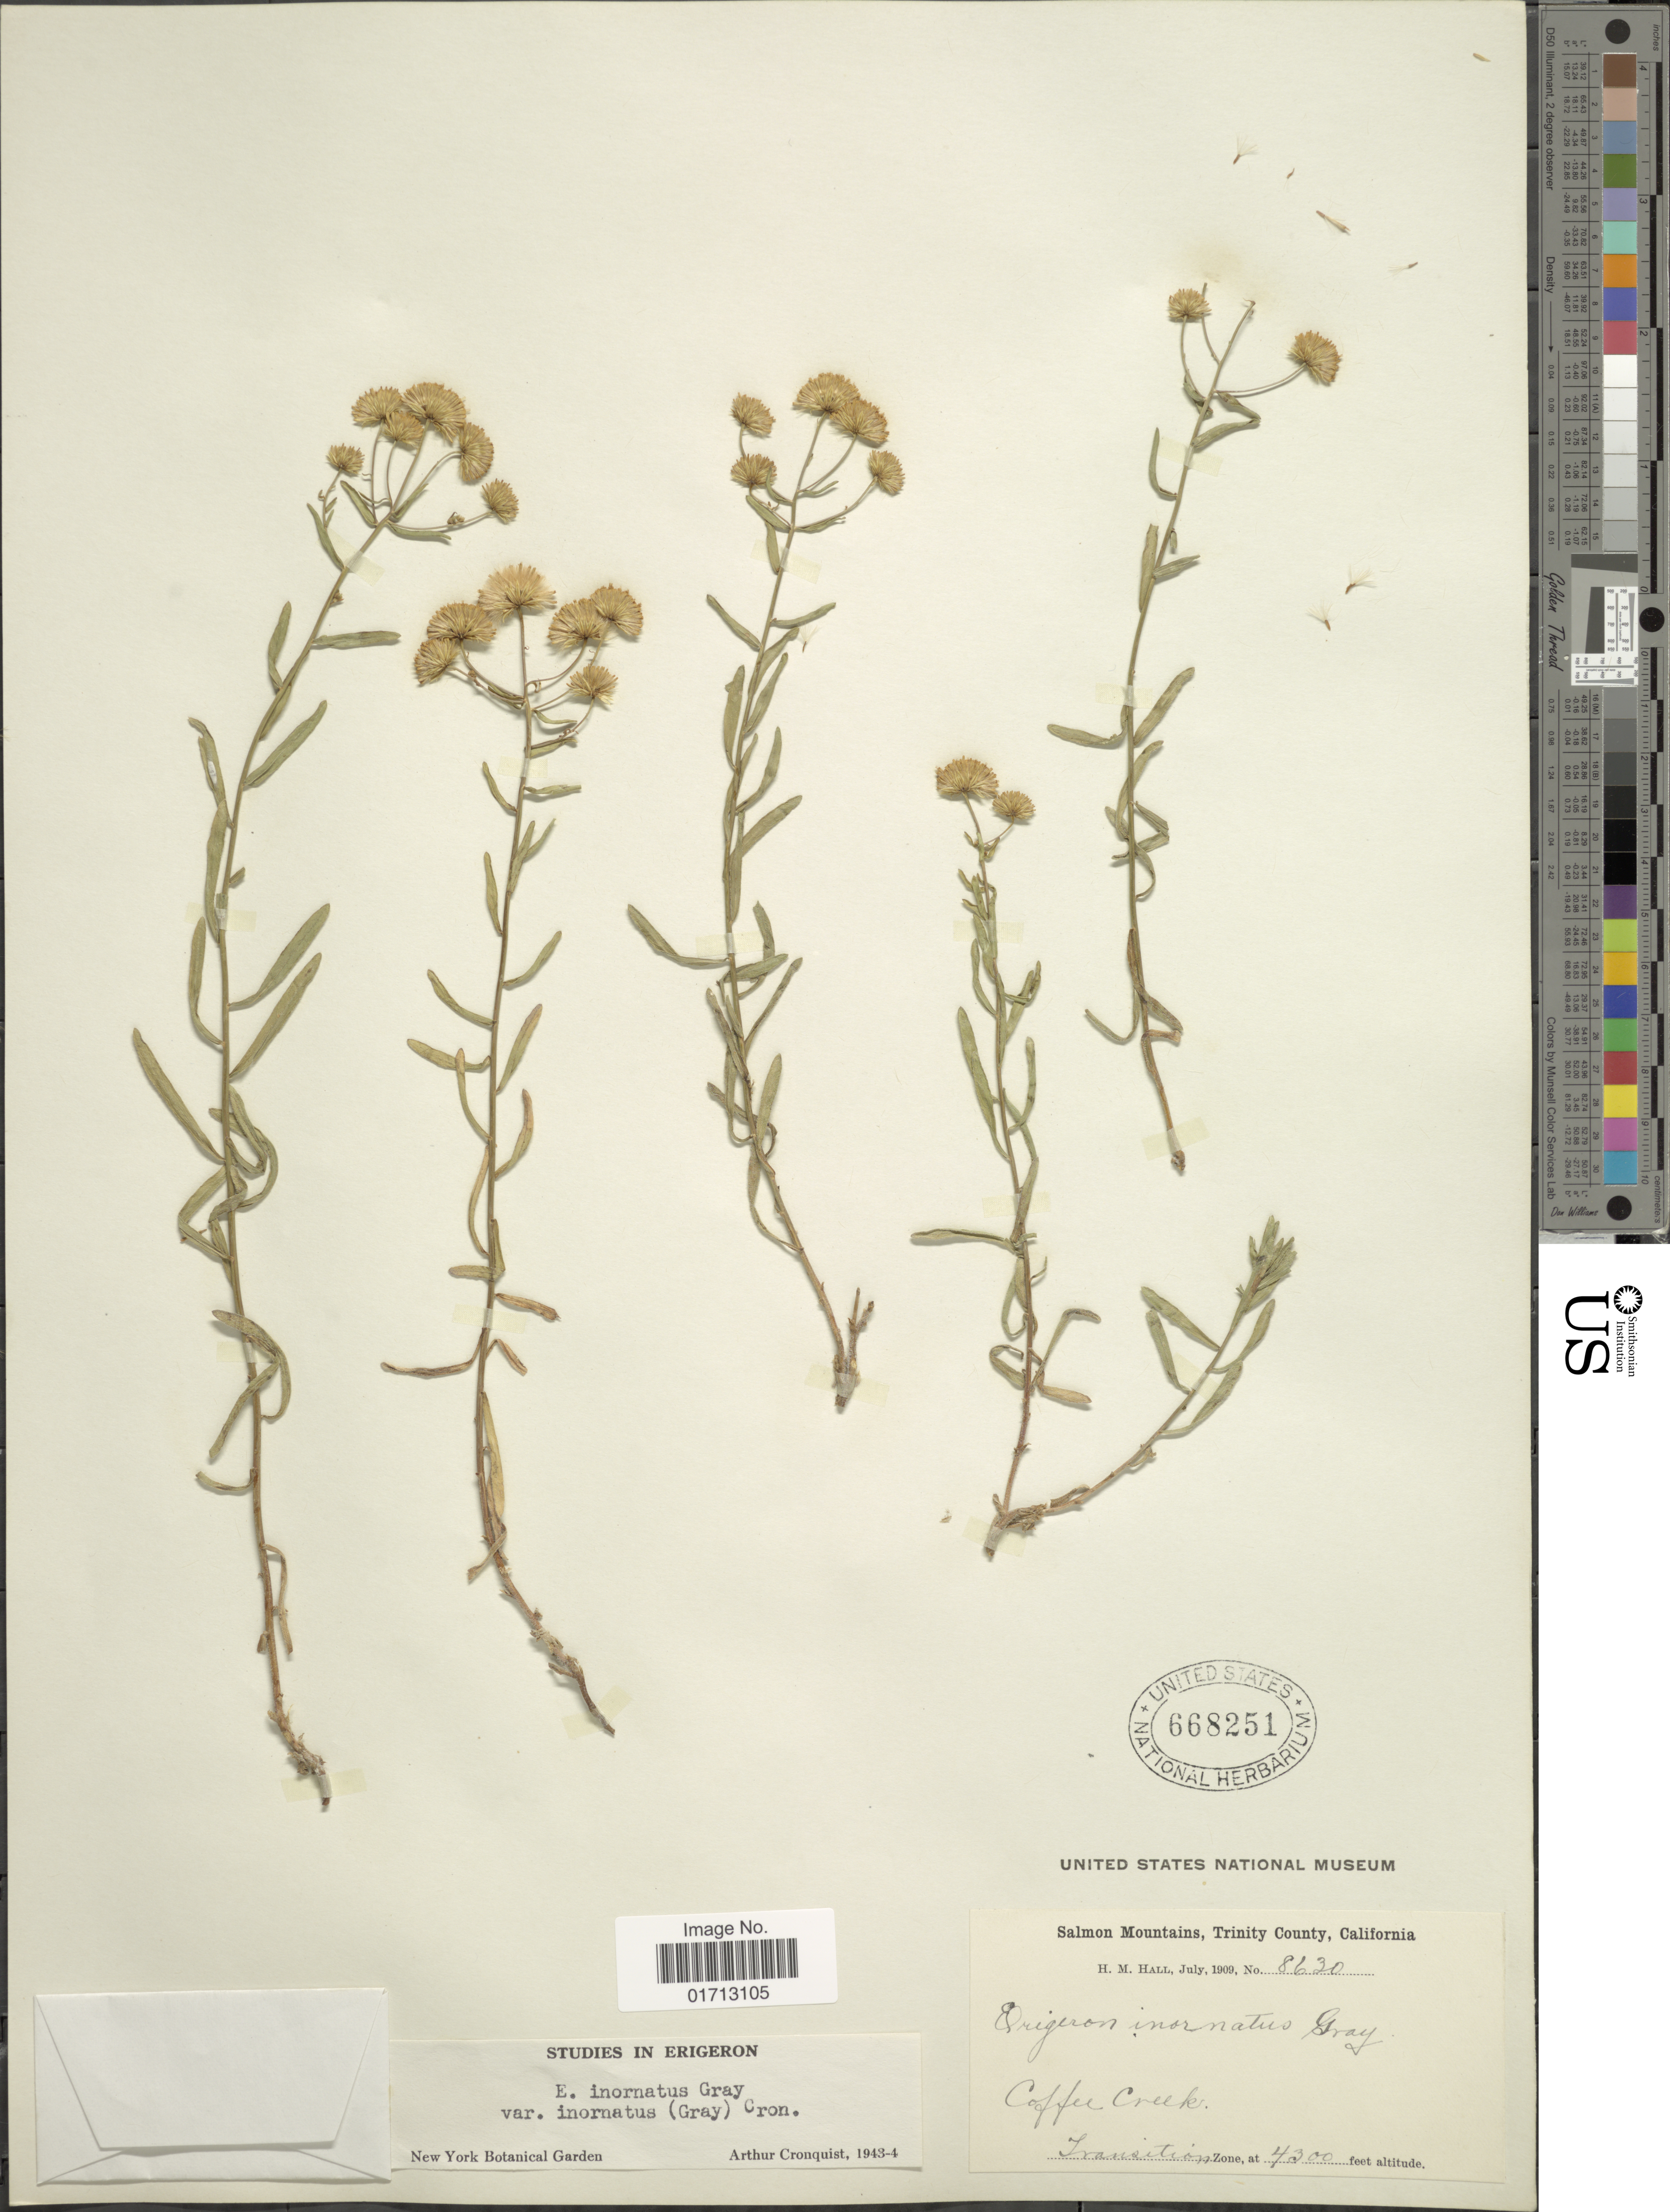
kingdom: Plantae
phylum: Tracheophyta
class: Magnoliopsida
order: Asterales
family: Asteraceae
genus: Erigeron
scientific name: Erigeron inornatus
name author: (A. Gray) A. Gray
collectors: H. M. Hall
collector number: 8630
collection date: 1909-07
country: United States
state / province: California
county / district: Trinity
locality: Salmon Mountains, Trinity County, Caffe Creek. Transition Zone.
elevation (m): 1311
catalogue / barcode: US 668251